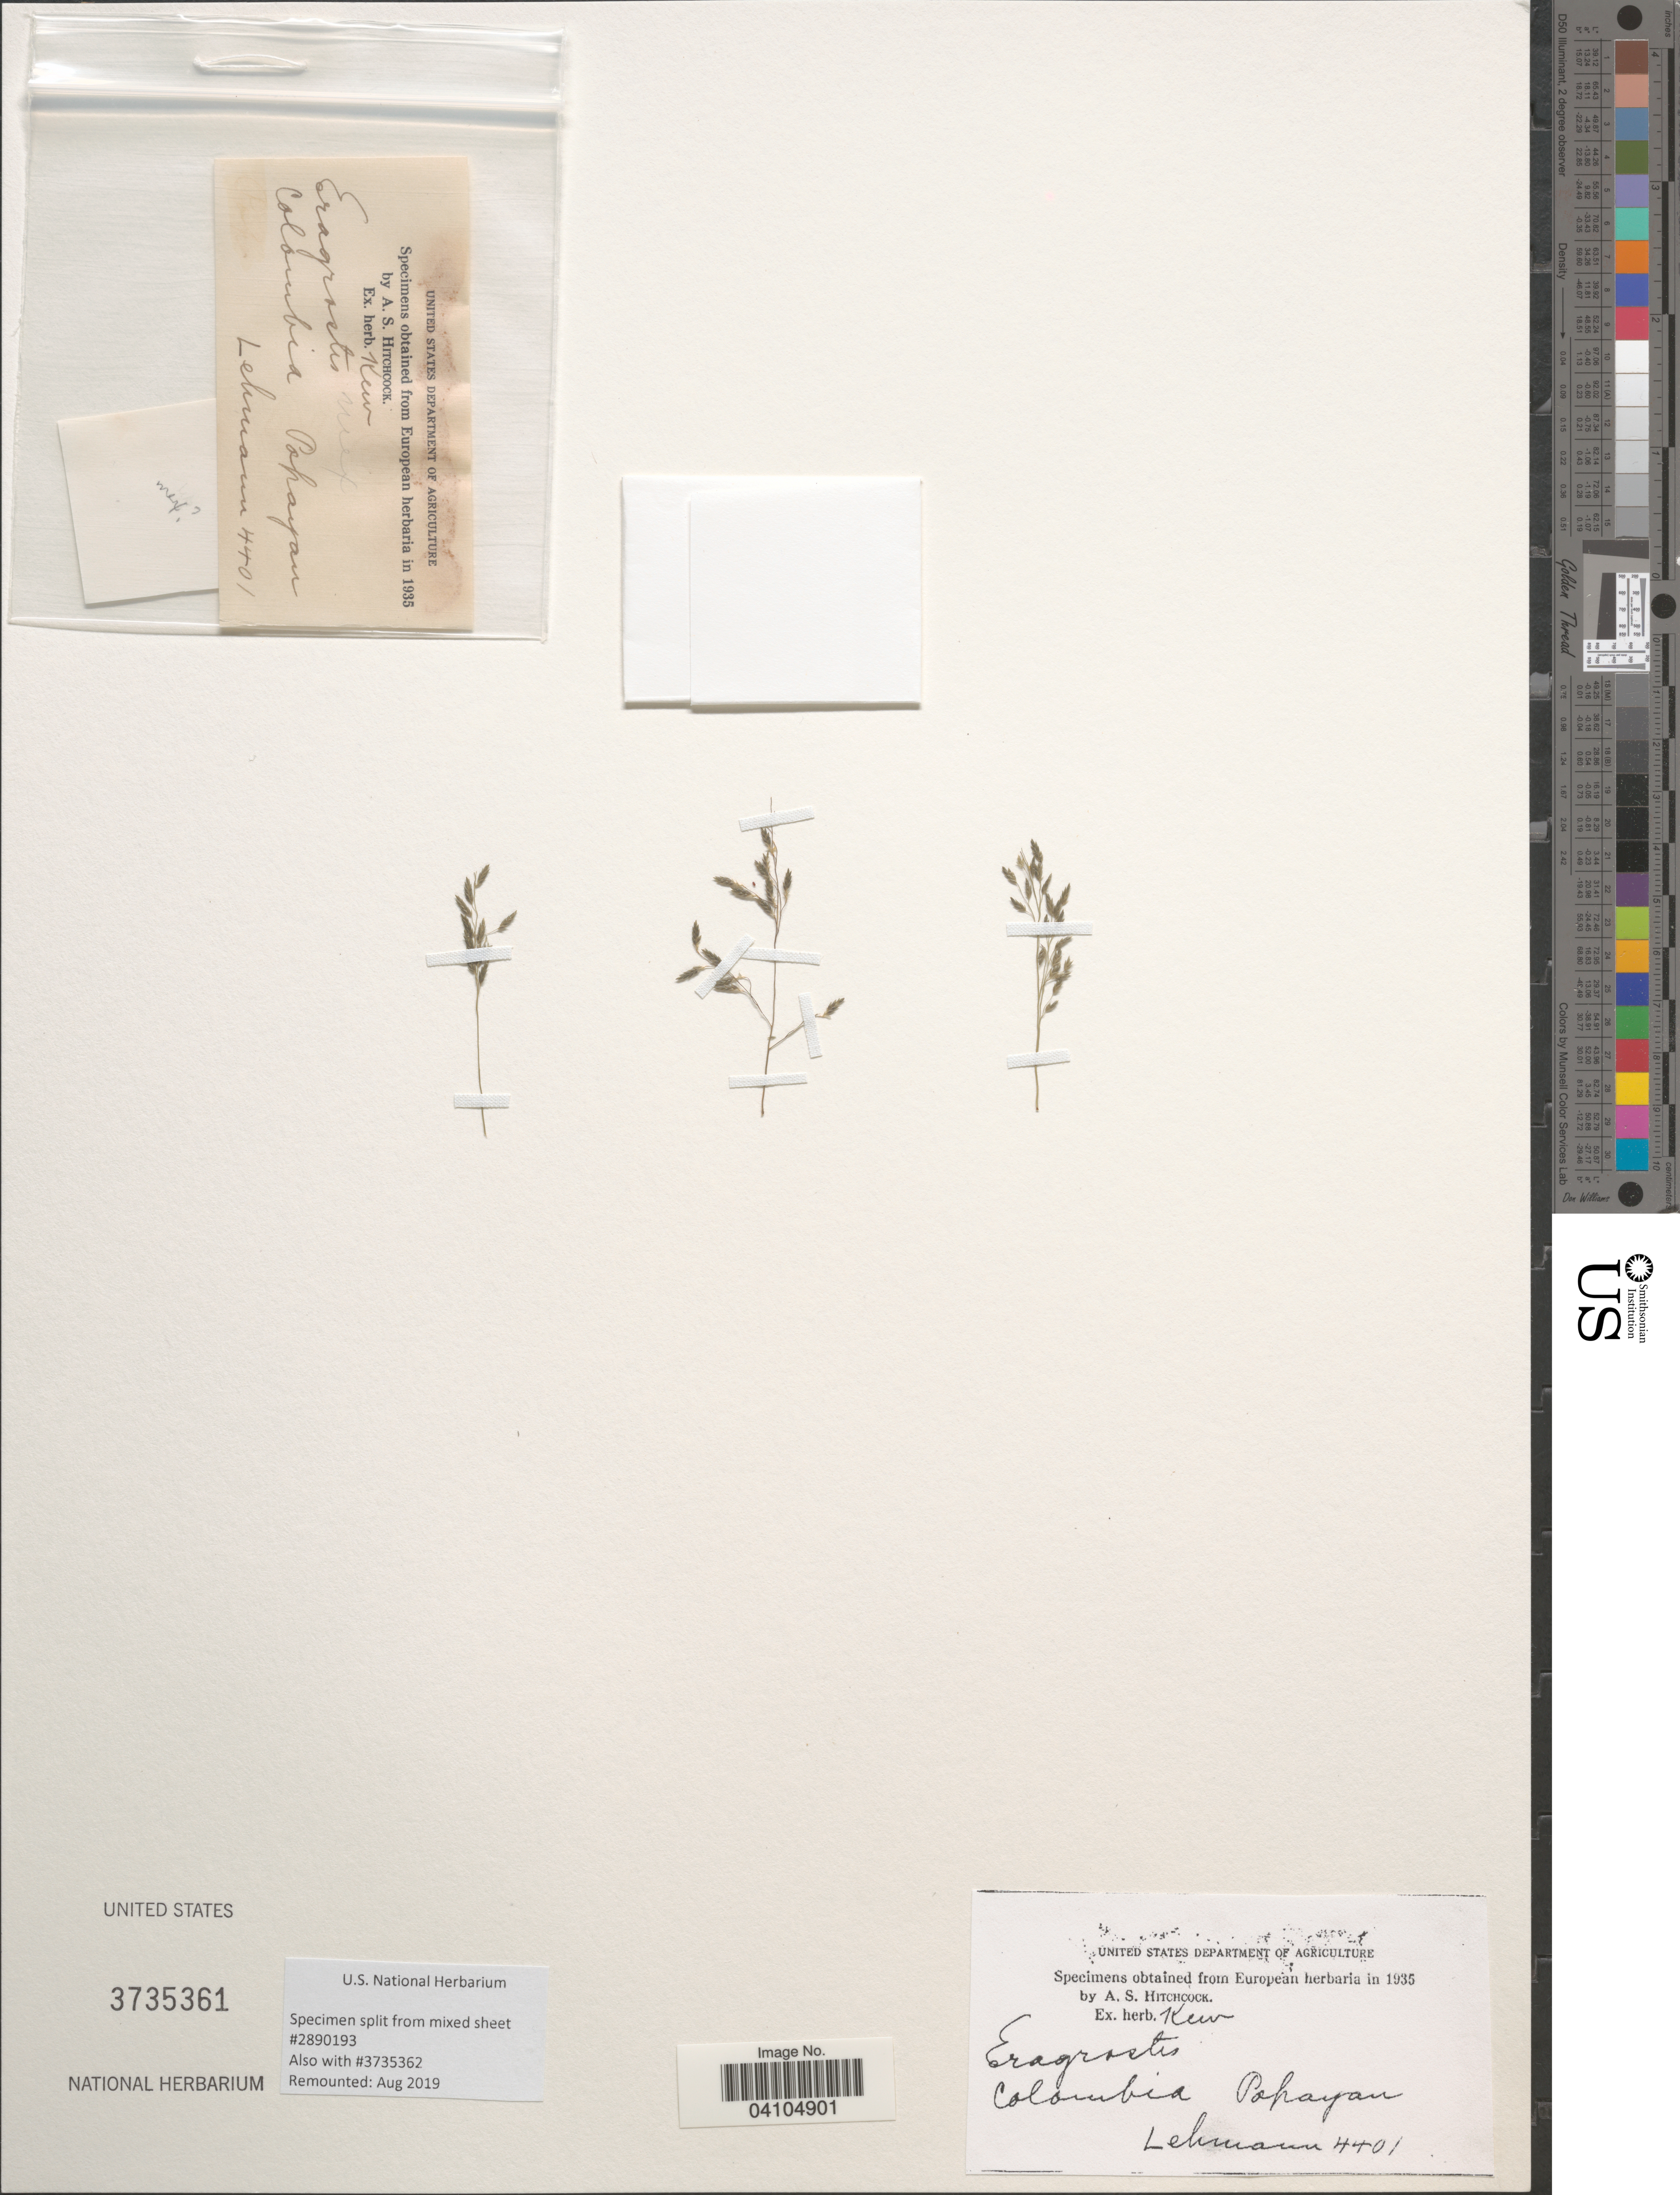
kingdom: Plantae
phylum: Tracheophyta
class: Liliopsida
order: Poales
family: Poaceae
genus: Eragrostis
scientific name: Eragrostis sp.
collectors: -. Lehmann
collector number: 4401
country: Colombia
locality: Popayan.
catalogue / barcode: US 3735361